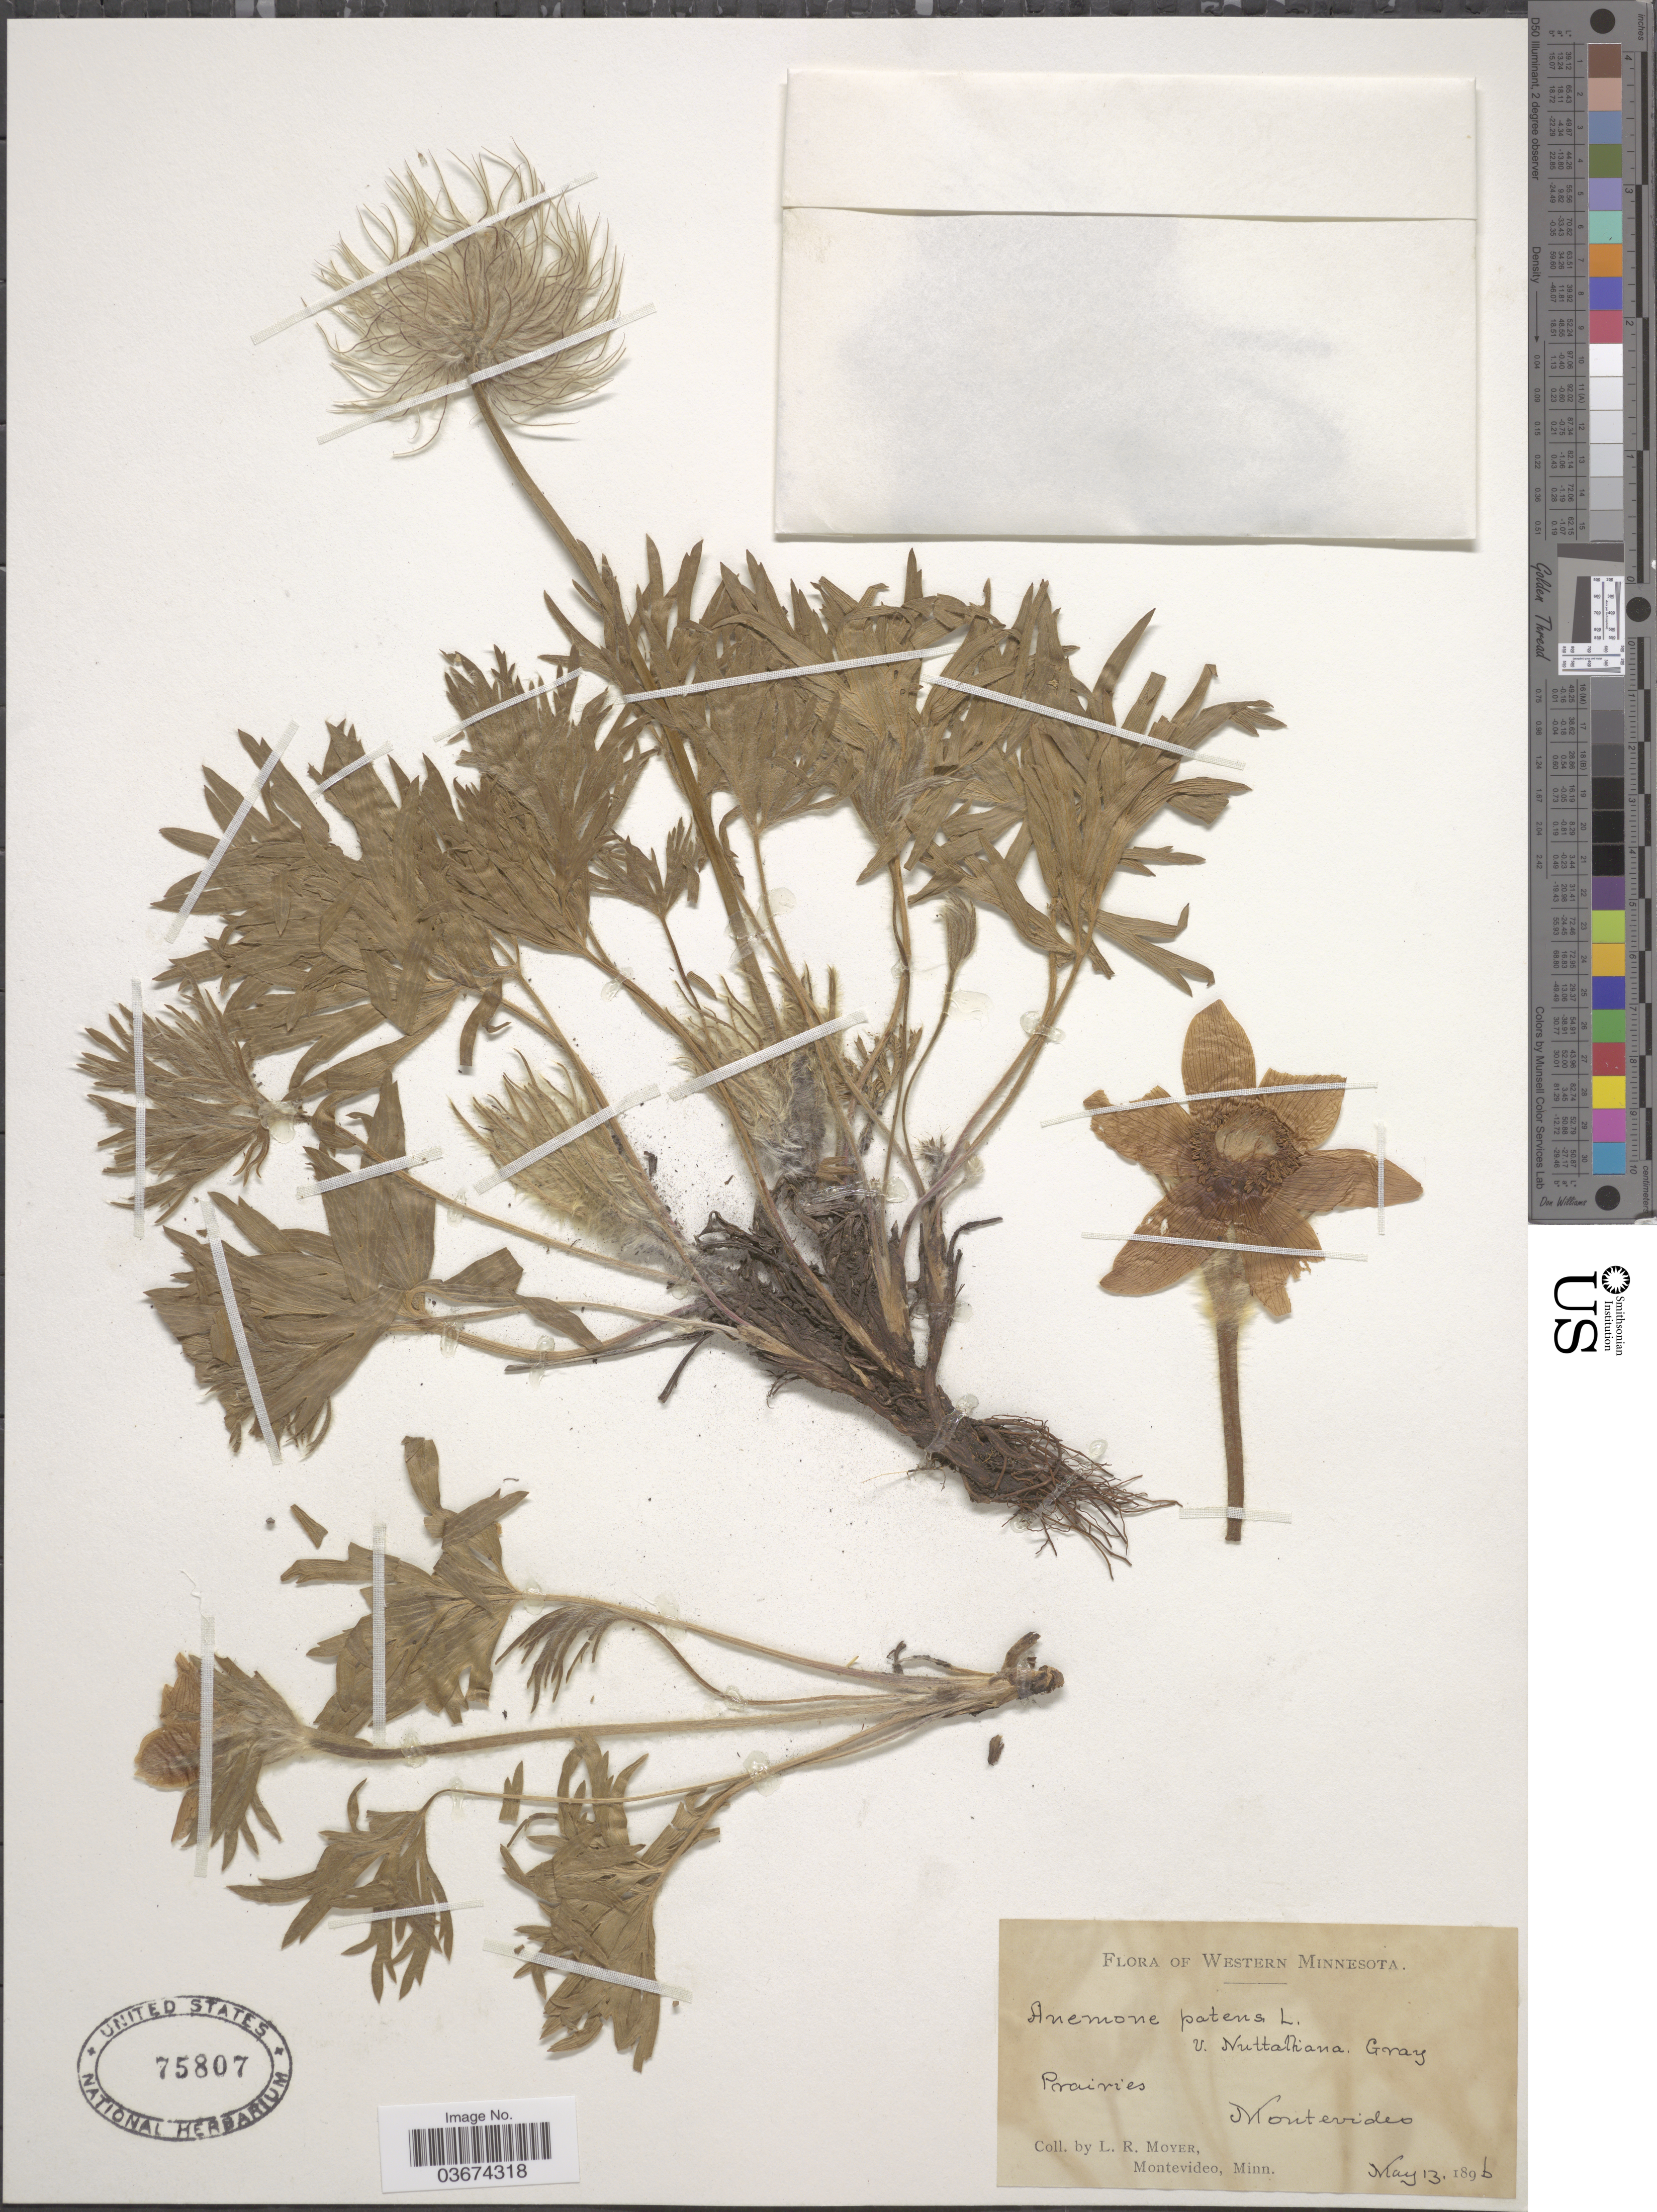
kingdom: Plantae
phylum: Tracheophyta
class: Magnoliopsida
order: Ranunculales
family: Ranunculaceae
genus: Pulsatilla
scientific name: Pulsatilla nuttalliana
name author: (DC.) Bercht. & J. Presl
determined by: Strong, Mark T., (BOT), Smithsonian Institution - National Museum of Natural History (UNITED STATES)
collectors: L. Moyer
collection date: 1896-05-13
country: United States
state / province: Minnesota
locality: Western Minnesota. Prairies Montevideo.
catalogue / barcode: US 75807